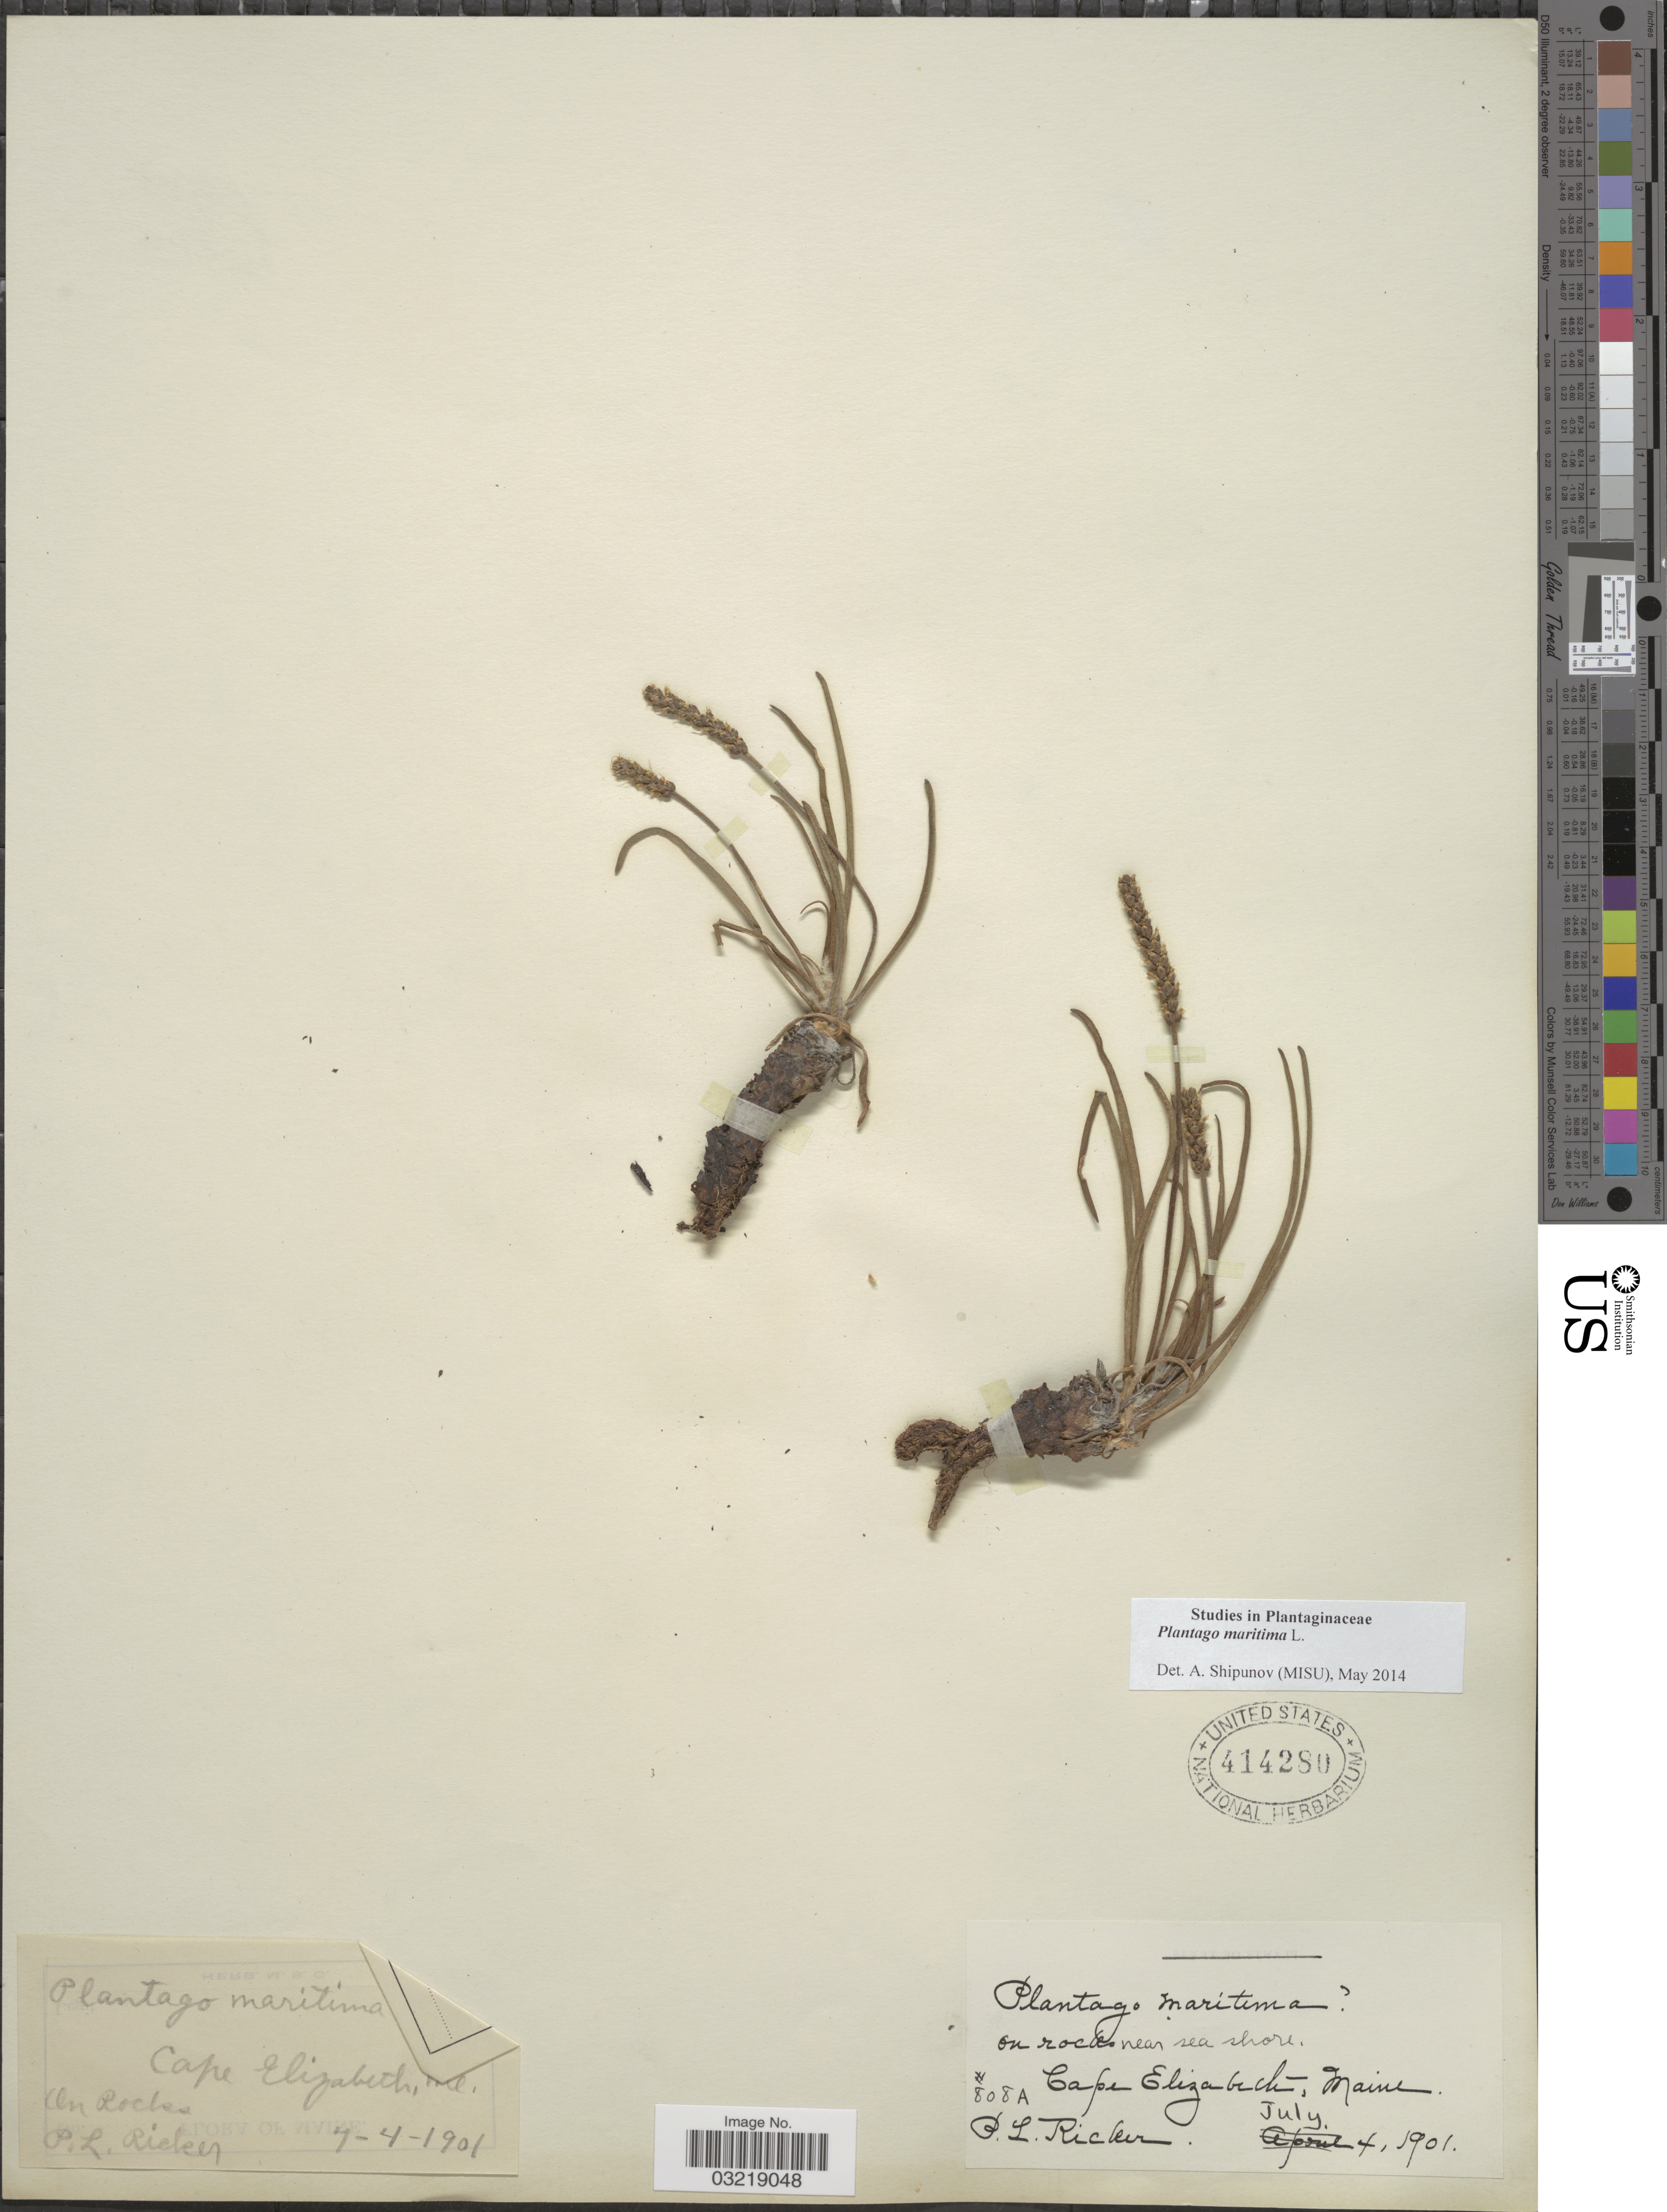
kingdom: Plantae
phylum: Tracheophyta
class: Magnoliopsida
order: Lamiales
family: Plantaginaceae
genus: Plantago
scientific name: Plantago maritima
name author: L.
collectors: P. Ricker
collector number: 808A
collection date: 1901-07-04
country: United States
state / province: Maine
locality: On rocks near sea shore. Cape Elizabeth.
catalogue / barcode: US 414280